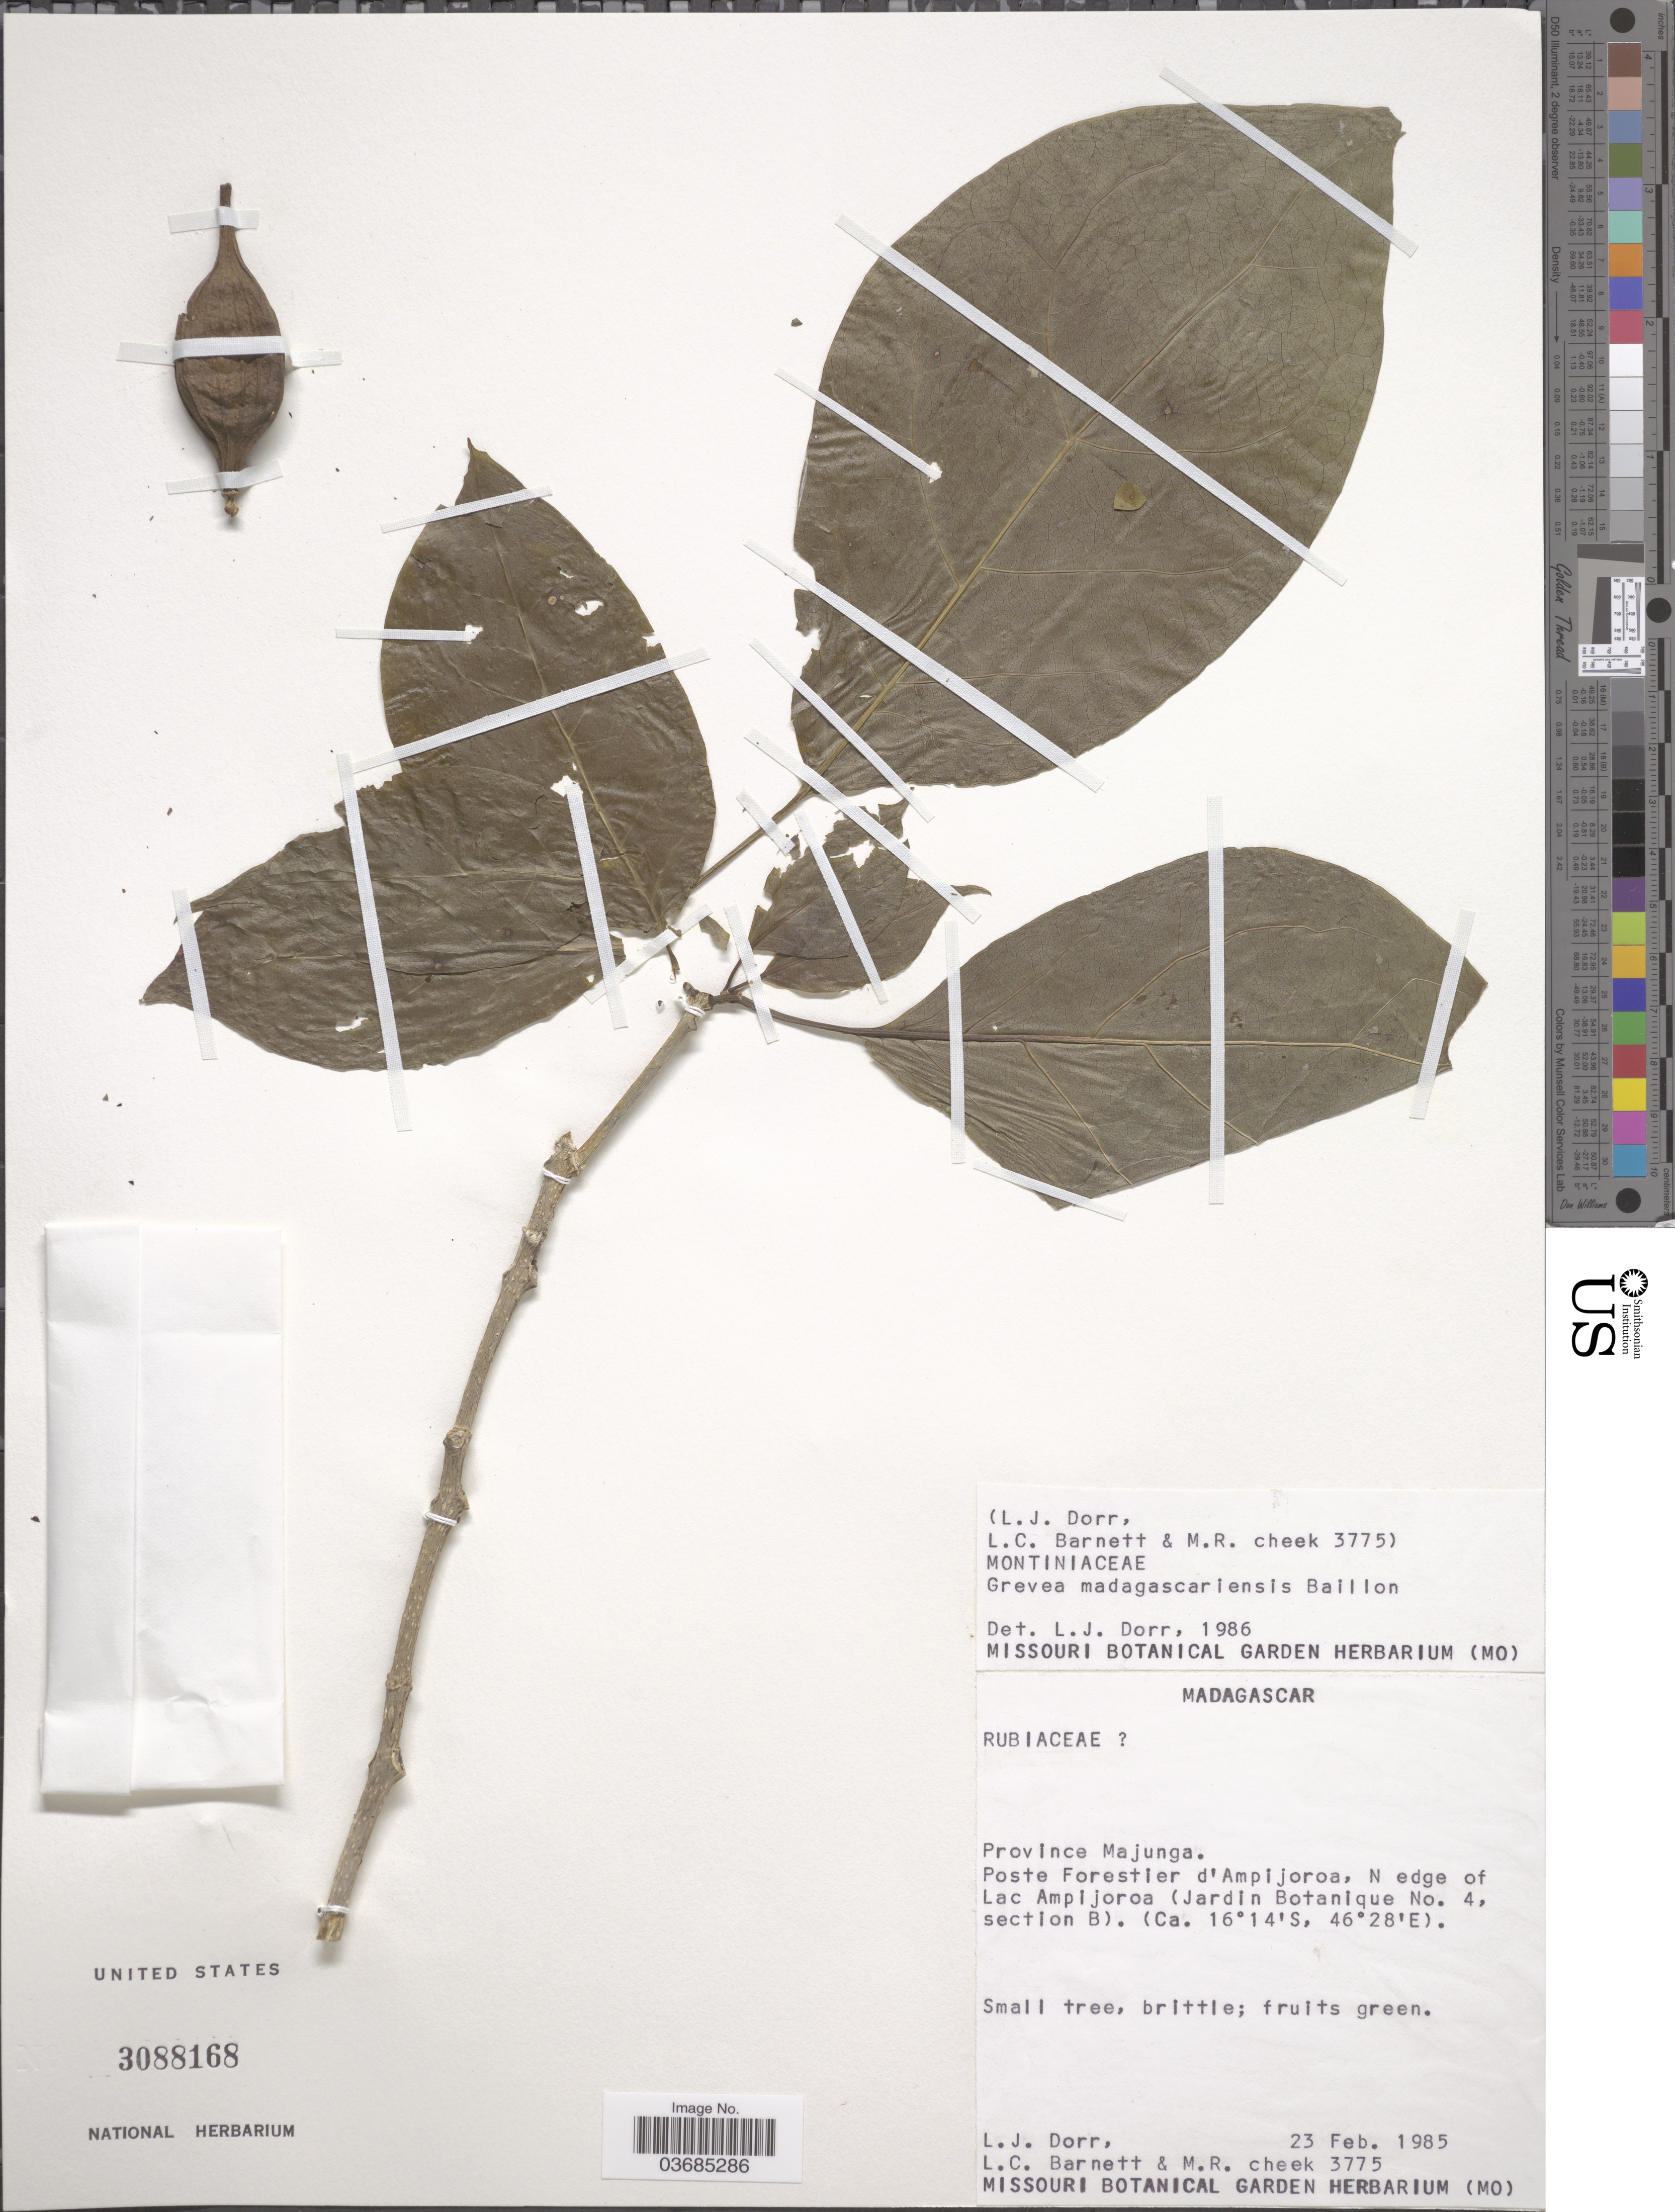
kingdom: Plantae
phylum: Tracheophyta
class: Magnoliopsida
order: Solanales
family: Montiniaceae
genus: Grevea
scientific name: Grevea madagascariensis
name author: Baill.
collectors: L. J. Dorr, L. C. Barnett & M. Cheek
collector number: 3775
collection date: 1985-02-23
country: Madagascar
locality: Province Majunga. Poste Forestier d'Ampijoroa. N edge of Lac Ampijoroa (Jardin Botanique No. 4, section B).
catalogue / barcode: US 3088168